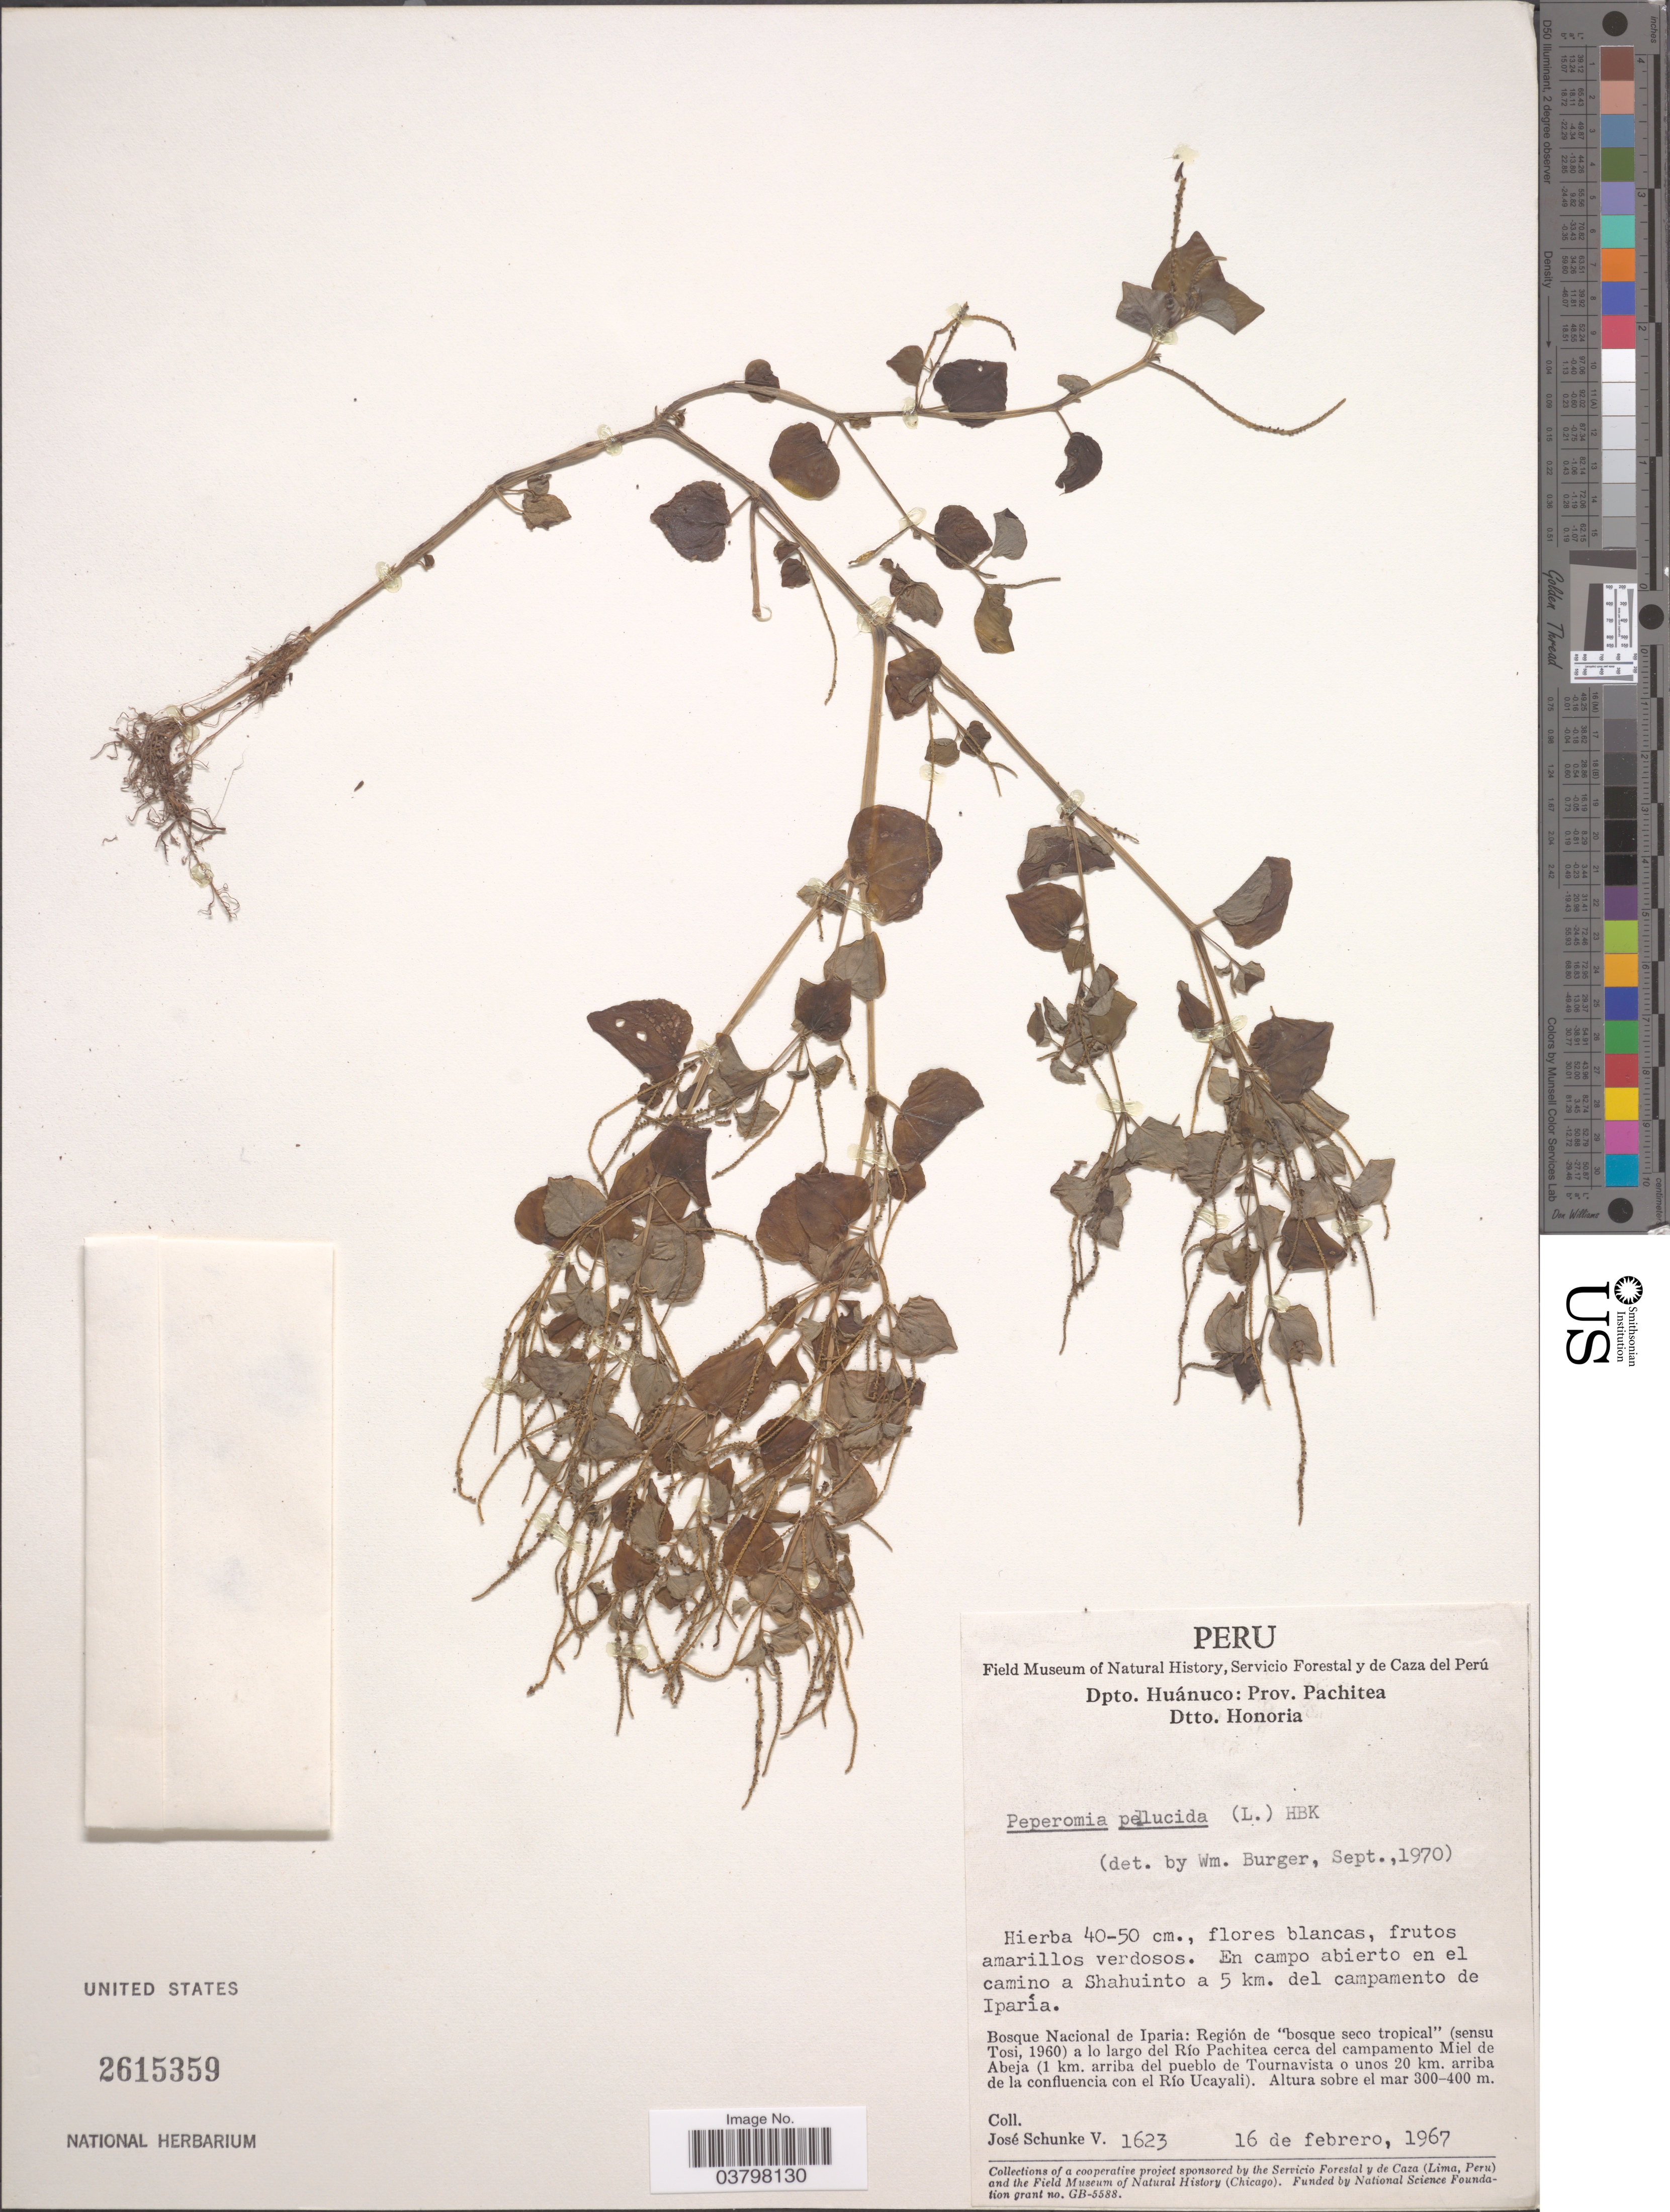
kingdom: Plantae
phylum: Tracheophyta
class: Magnoliopsida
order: Piperales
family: Piperaceae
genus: Peperomia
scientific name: Peperomia pellucida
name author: (L.) Kunth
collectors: J. Schunke Vigo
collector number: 1623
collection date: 1967-02-16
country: Peru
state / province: Huánuco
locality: Dpto. Huánuco: Prov. Pachitea. Dtto. Honoria. En campo abierto en el camino a Shahuinto a 5 km. del campamento de Iparía. Bosque Nacional de Iparia: Región de "bosque seco tropical" (sensu Tosi, 1960) a lo largo del Río Pachitea cerca del campamento Miel de Abeja (1 km. arriba del pueblo de Tournavista o unos 20 km. arriba de la confluencia con el Río Ucayali).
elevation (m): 300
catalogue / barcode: US 2615359